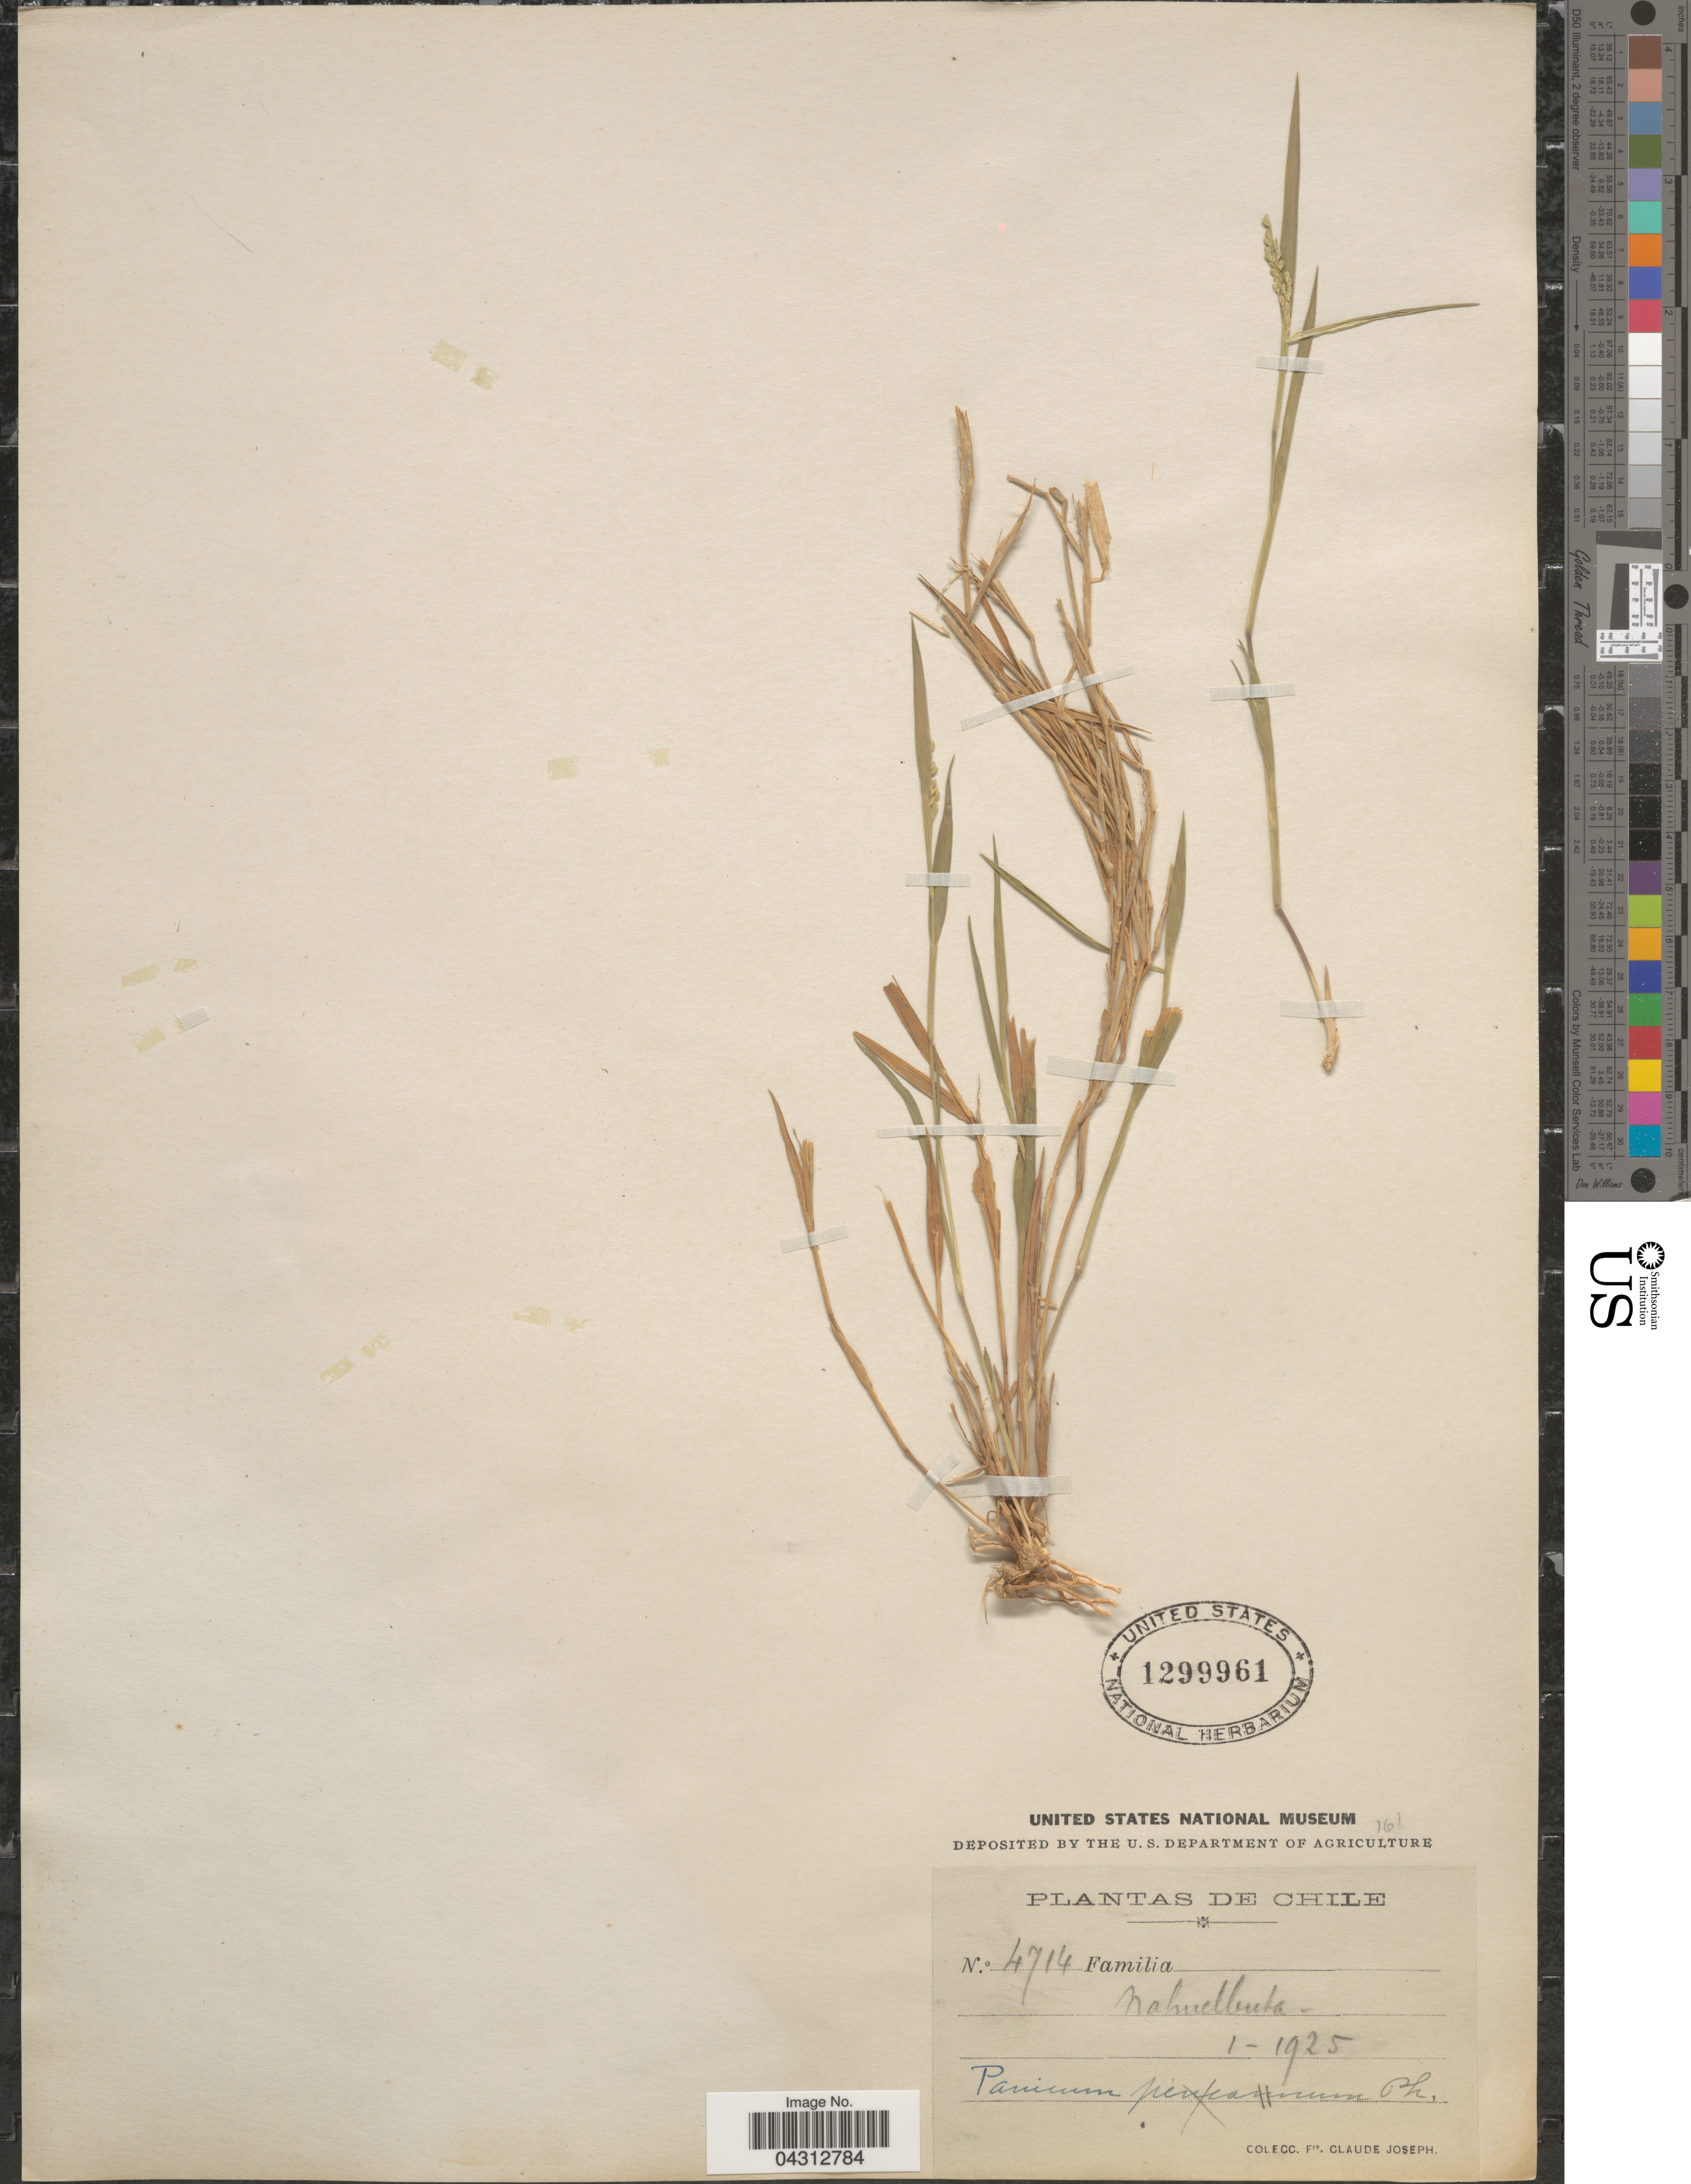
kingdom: Plantae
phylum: Tracheophyta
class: Liliopsida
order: Poales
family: Poaceae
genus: Dichanthelium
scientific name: Dichanthelium sabulorum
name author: (Lam.) Gould & C.A. Clark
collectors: Bro. Claude-Joseph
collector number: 4714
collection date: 1925-01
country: Chile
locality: Nahuelbuta.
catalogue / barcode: US 1299961